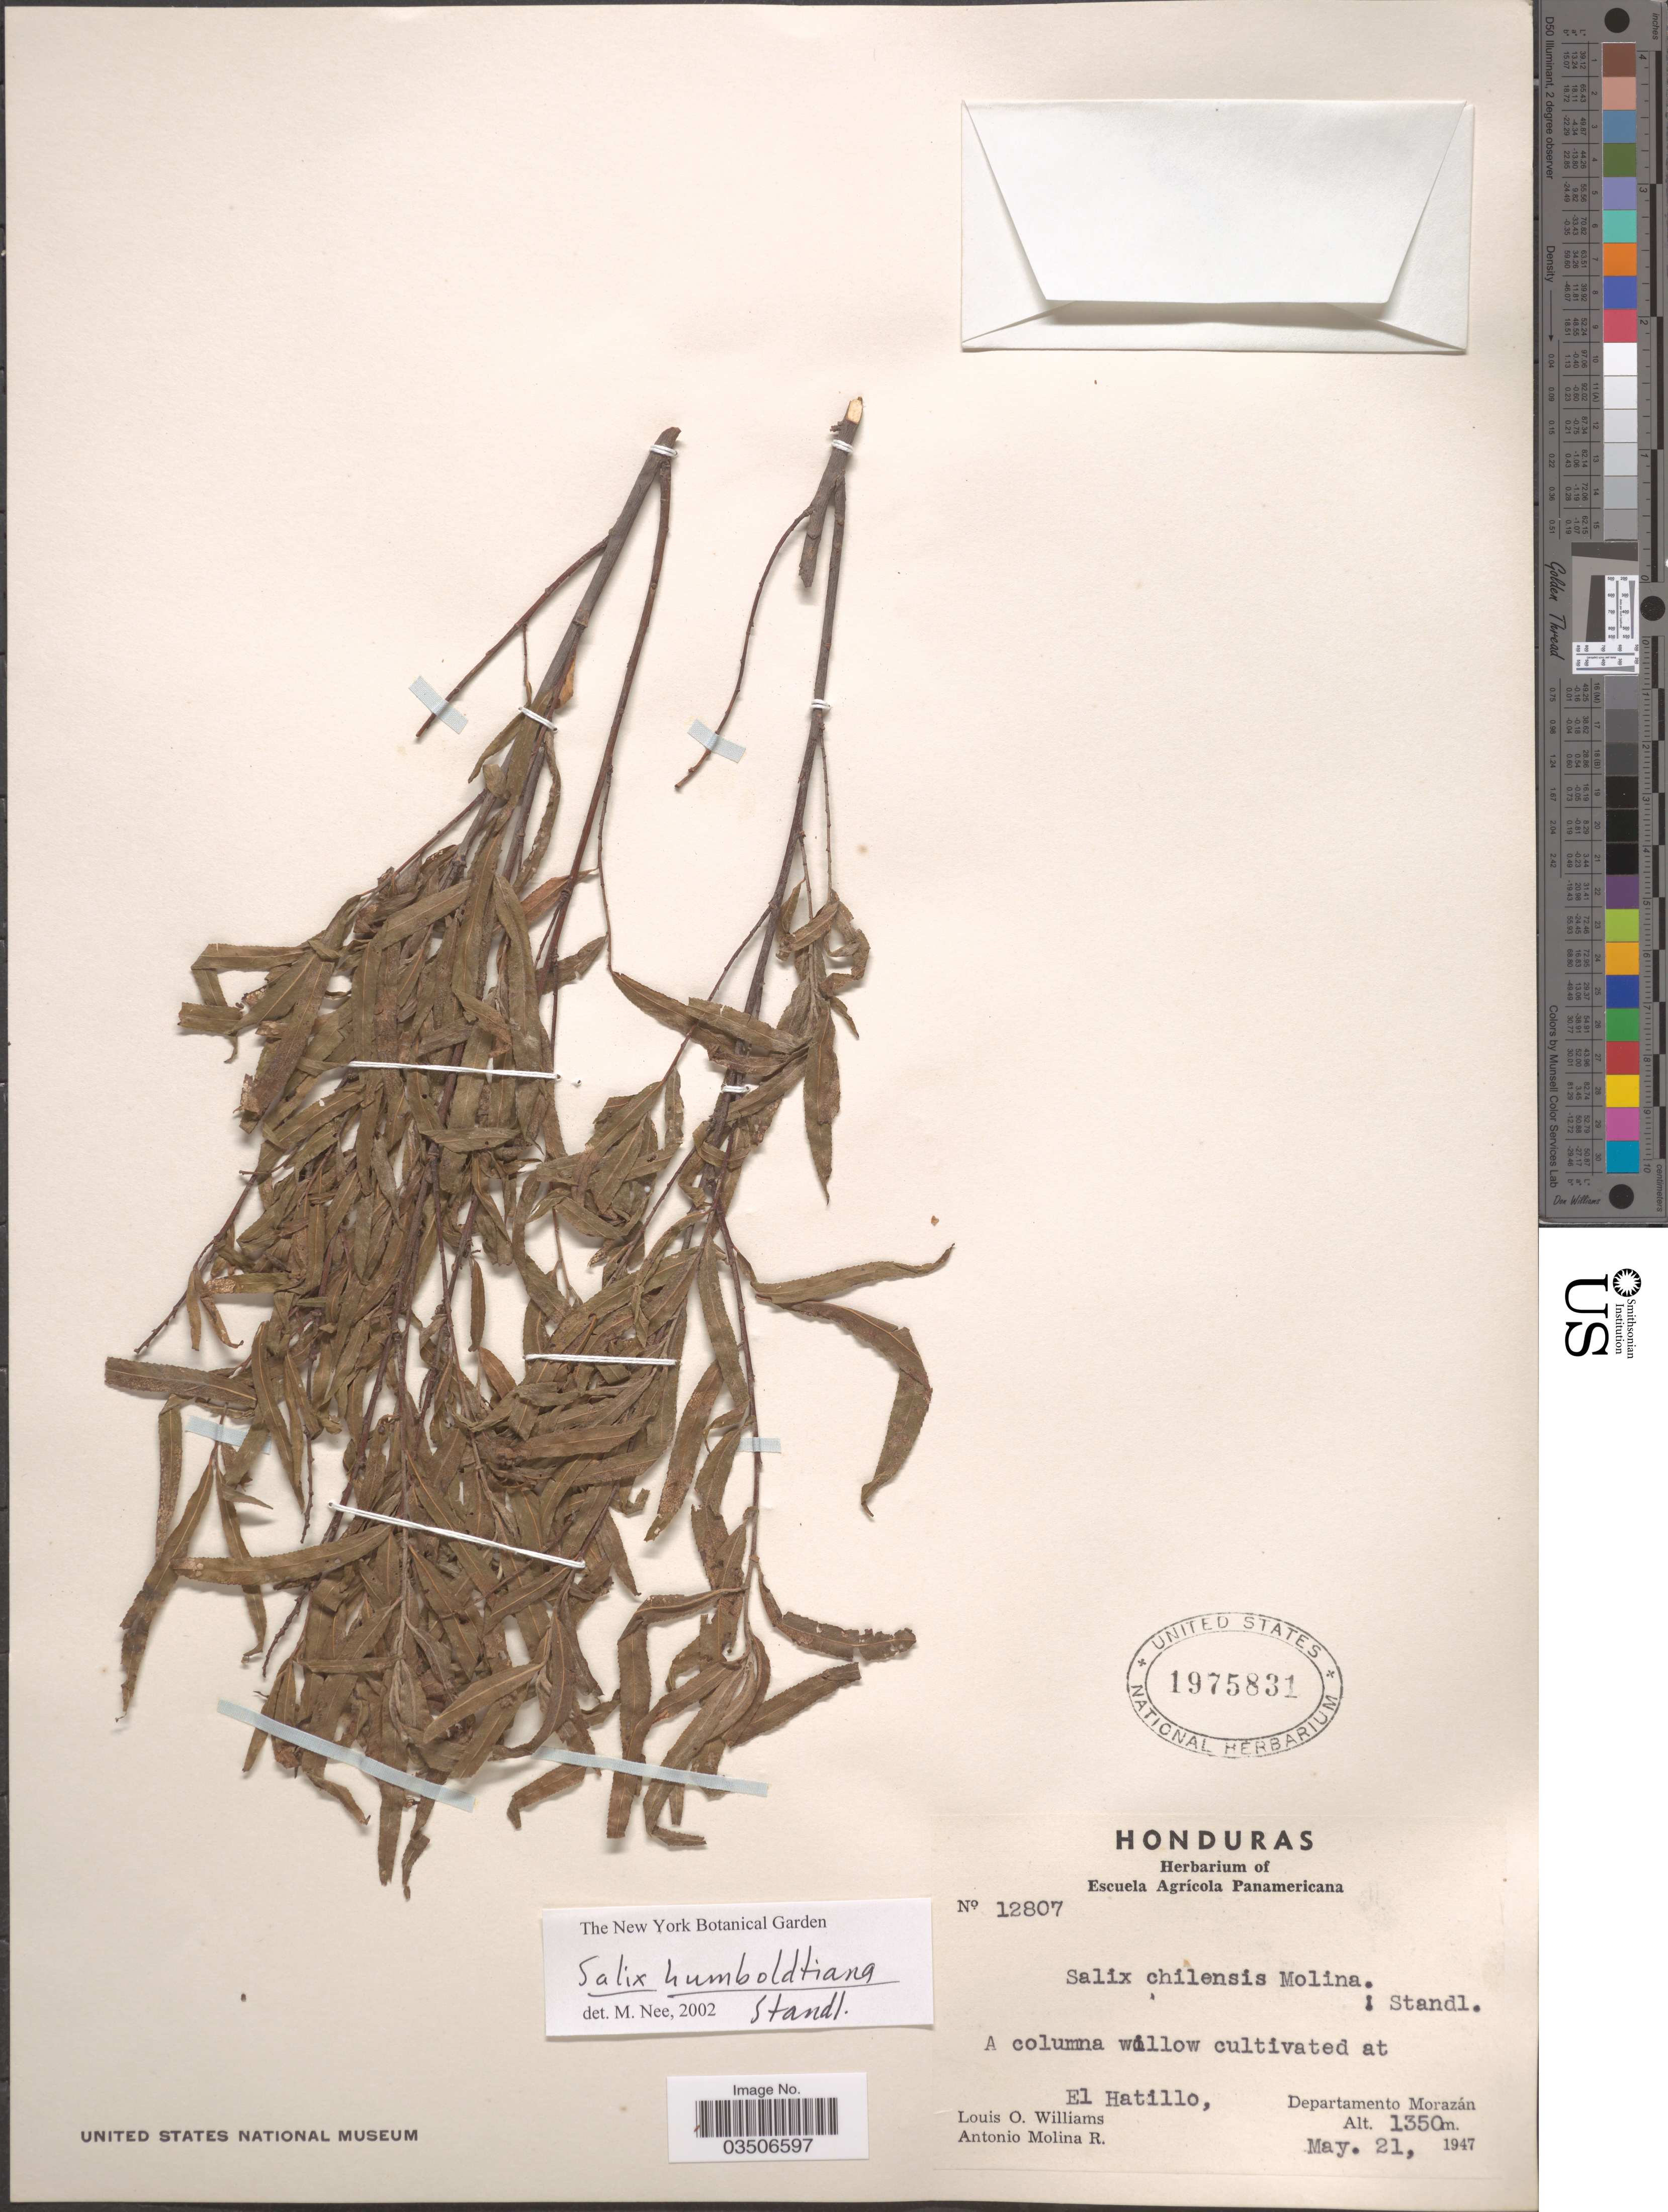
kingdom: Plantae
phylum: Tracheophyta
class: Magnoliopsida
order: Malpighiales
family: Salicaceae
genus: Salix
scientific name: Salix humboldtiana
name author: Willd.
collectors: L. O. Williams & A. Molina R.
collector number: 12807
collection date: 1947-05-21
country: Honduras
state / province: Fco. Morazán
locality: El Hatillo, Departamento Morazán.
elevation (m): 1350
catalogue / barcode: US 1975831